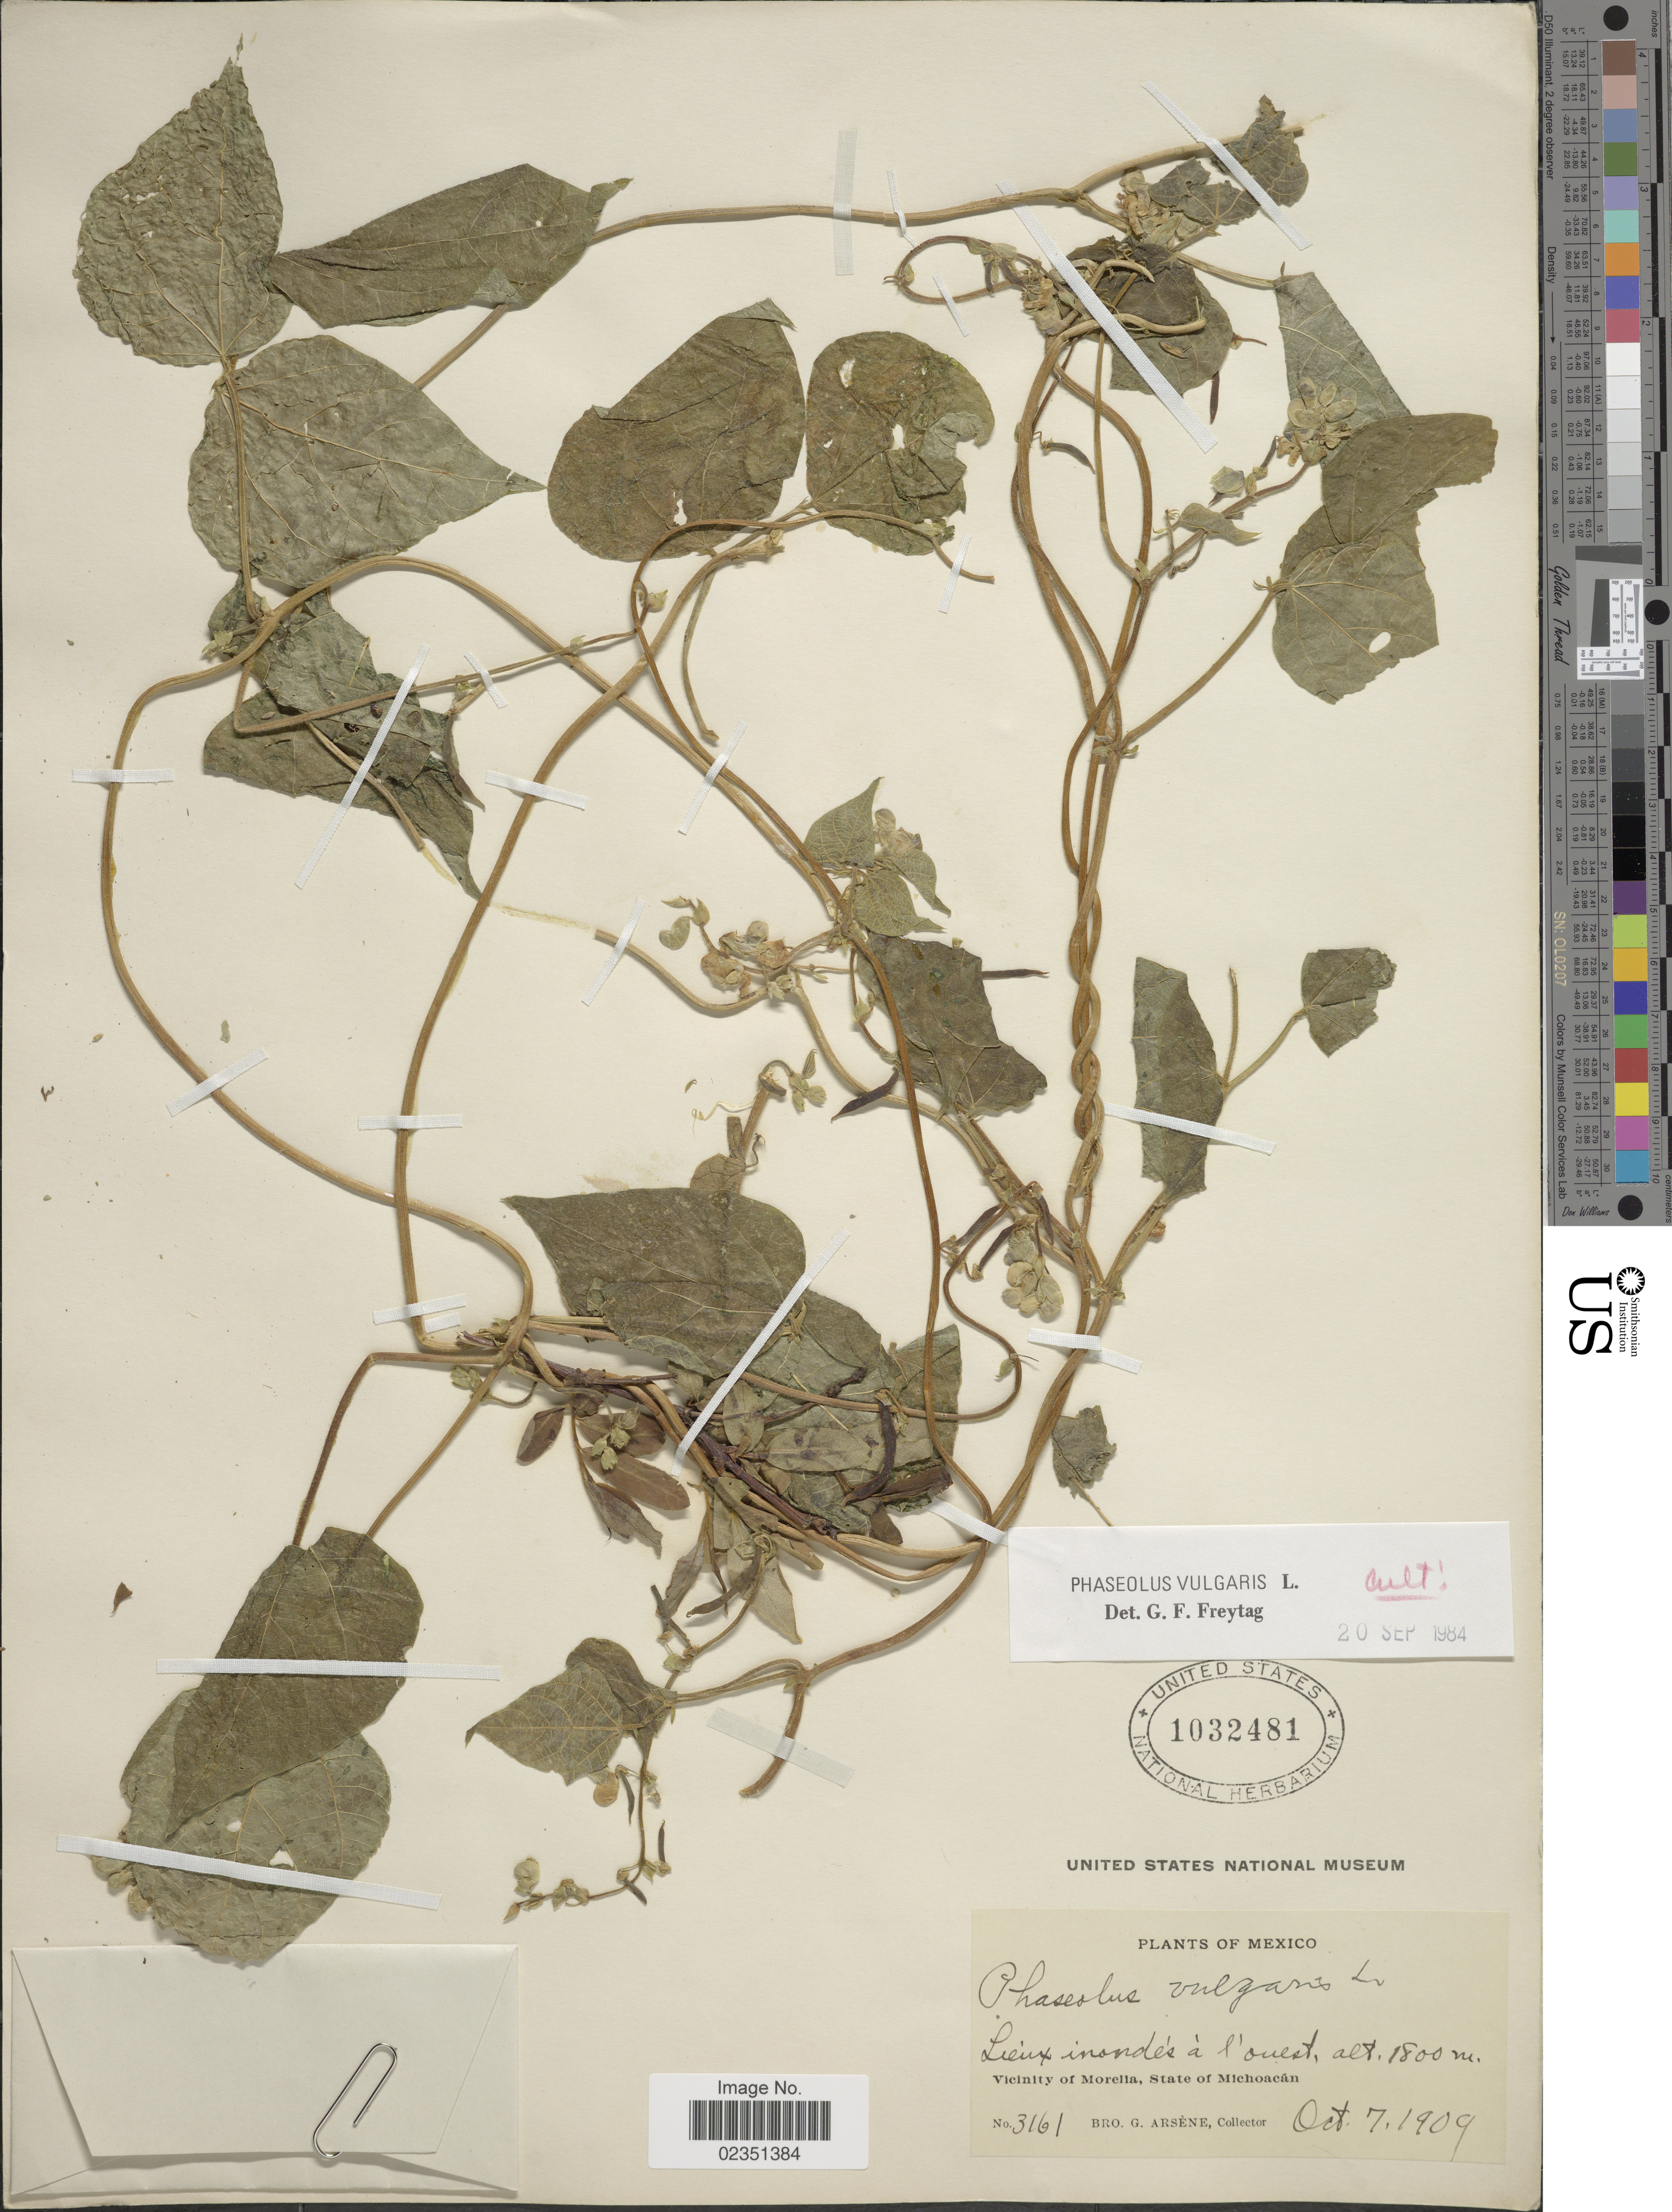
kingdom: Plantae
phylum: Tracheophyta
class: Magnoliopsida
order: Fabales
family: Fabaceae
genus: Phaseolus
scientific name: Phaseolus vulgaris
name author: L.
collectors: Bro. G. Arsène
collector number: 3161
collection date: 1909-10-07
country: Mexico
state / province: Michoacán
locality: Vicinity of Morelia.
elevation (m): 1800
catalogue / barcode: US 1032481